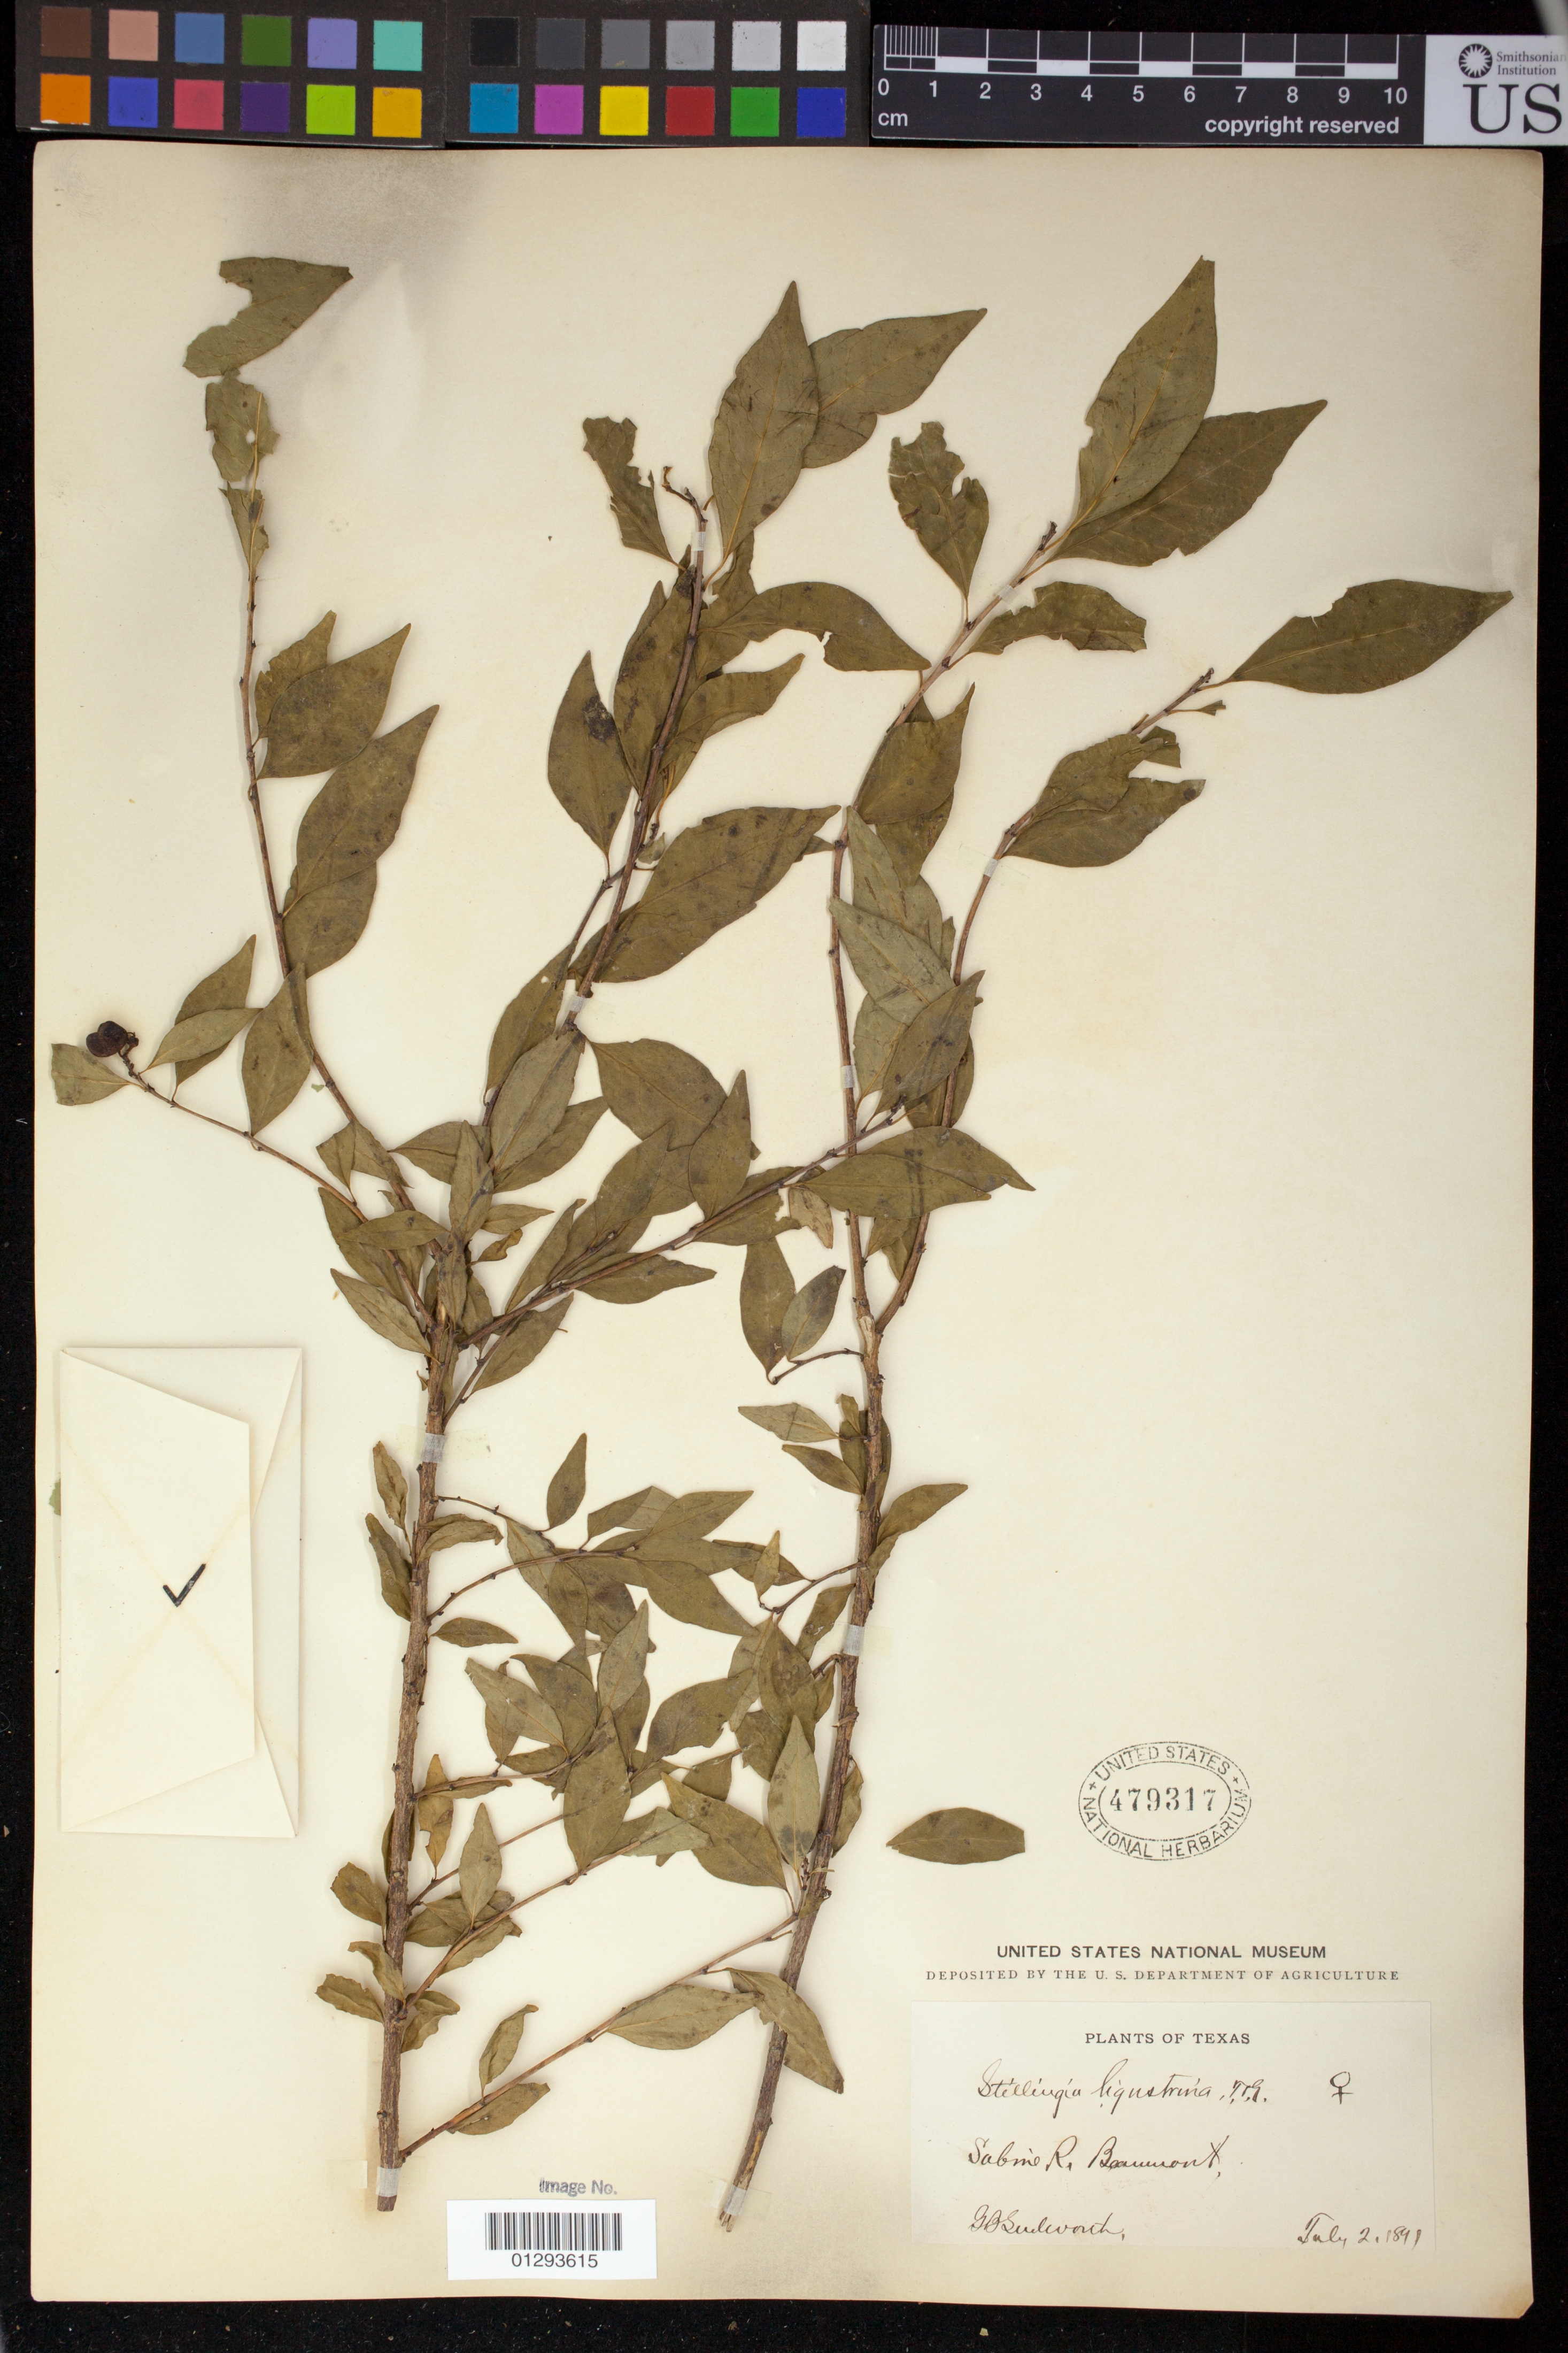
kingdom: Plantae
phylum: Tracheophyta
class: Magnoliopsida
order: Malpighiales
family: Euphorbiaceae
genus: Sebastiania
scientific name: Sebastiania fruticosa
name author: (Bartram) Fernald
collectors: G. B. Sudworth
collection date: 1891-07-02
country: United States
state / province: Texas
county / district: Jefferson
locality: Sabine R. Beaumont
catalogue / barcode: US 479317